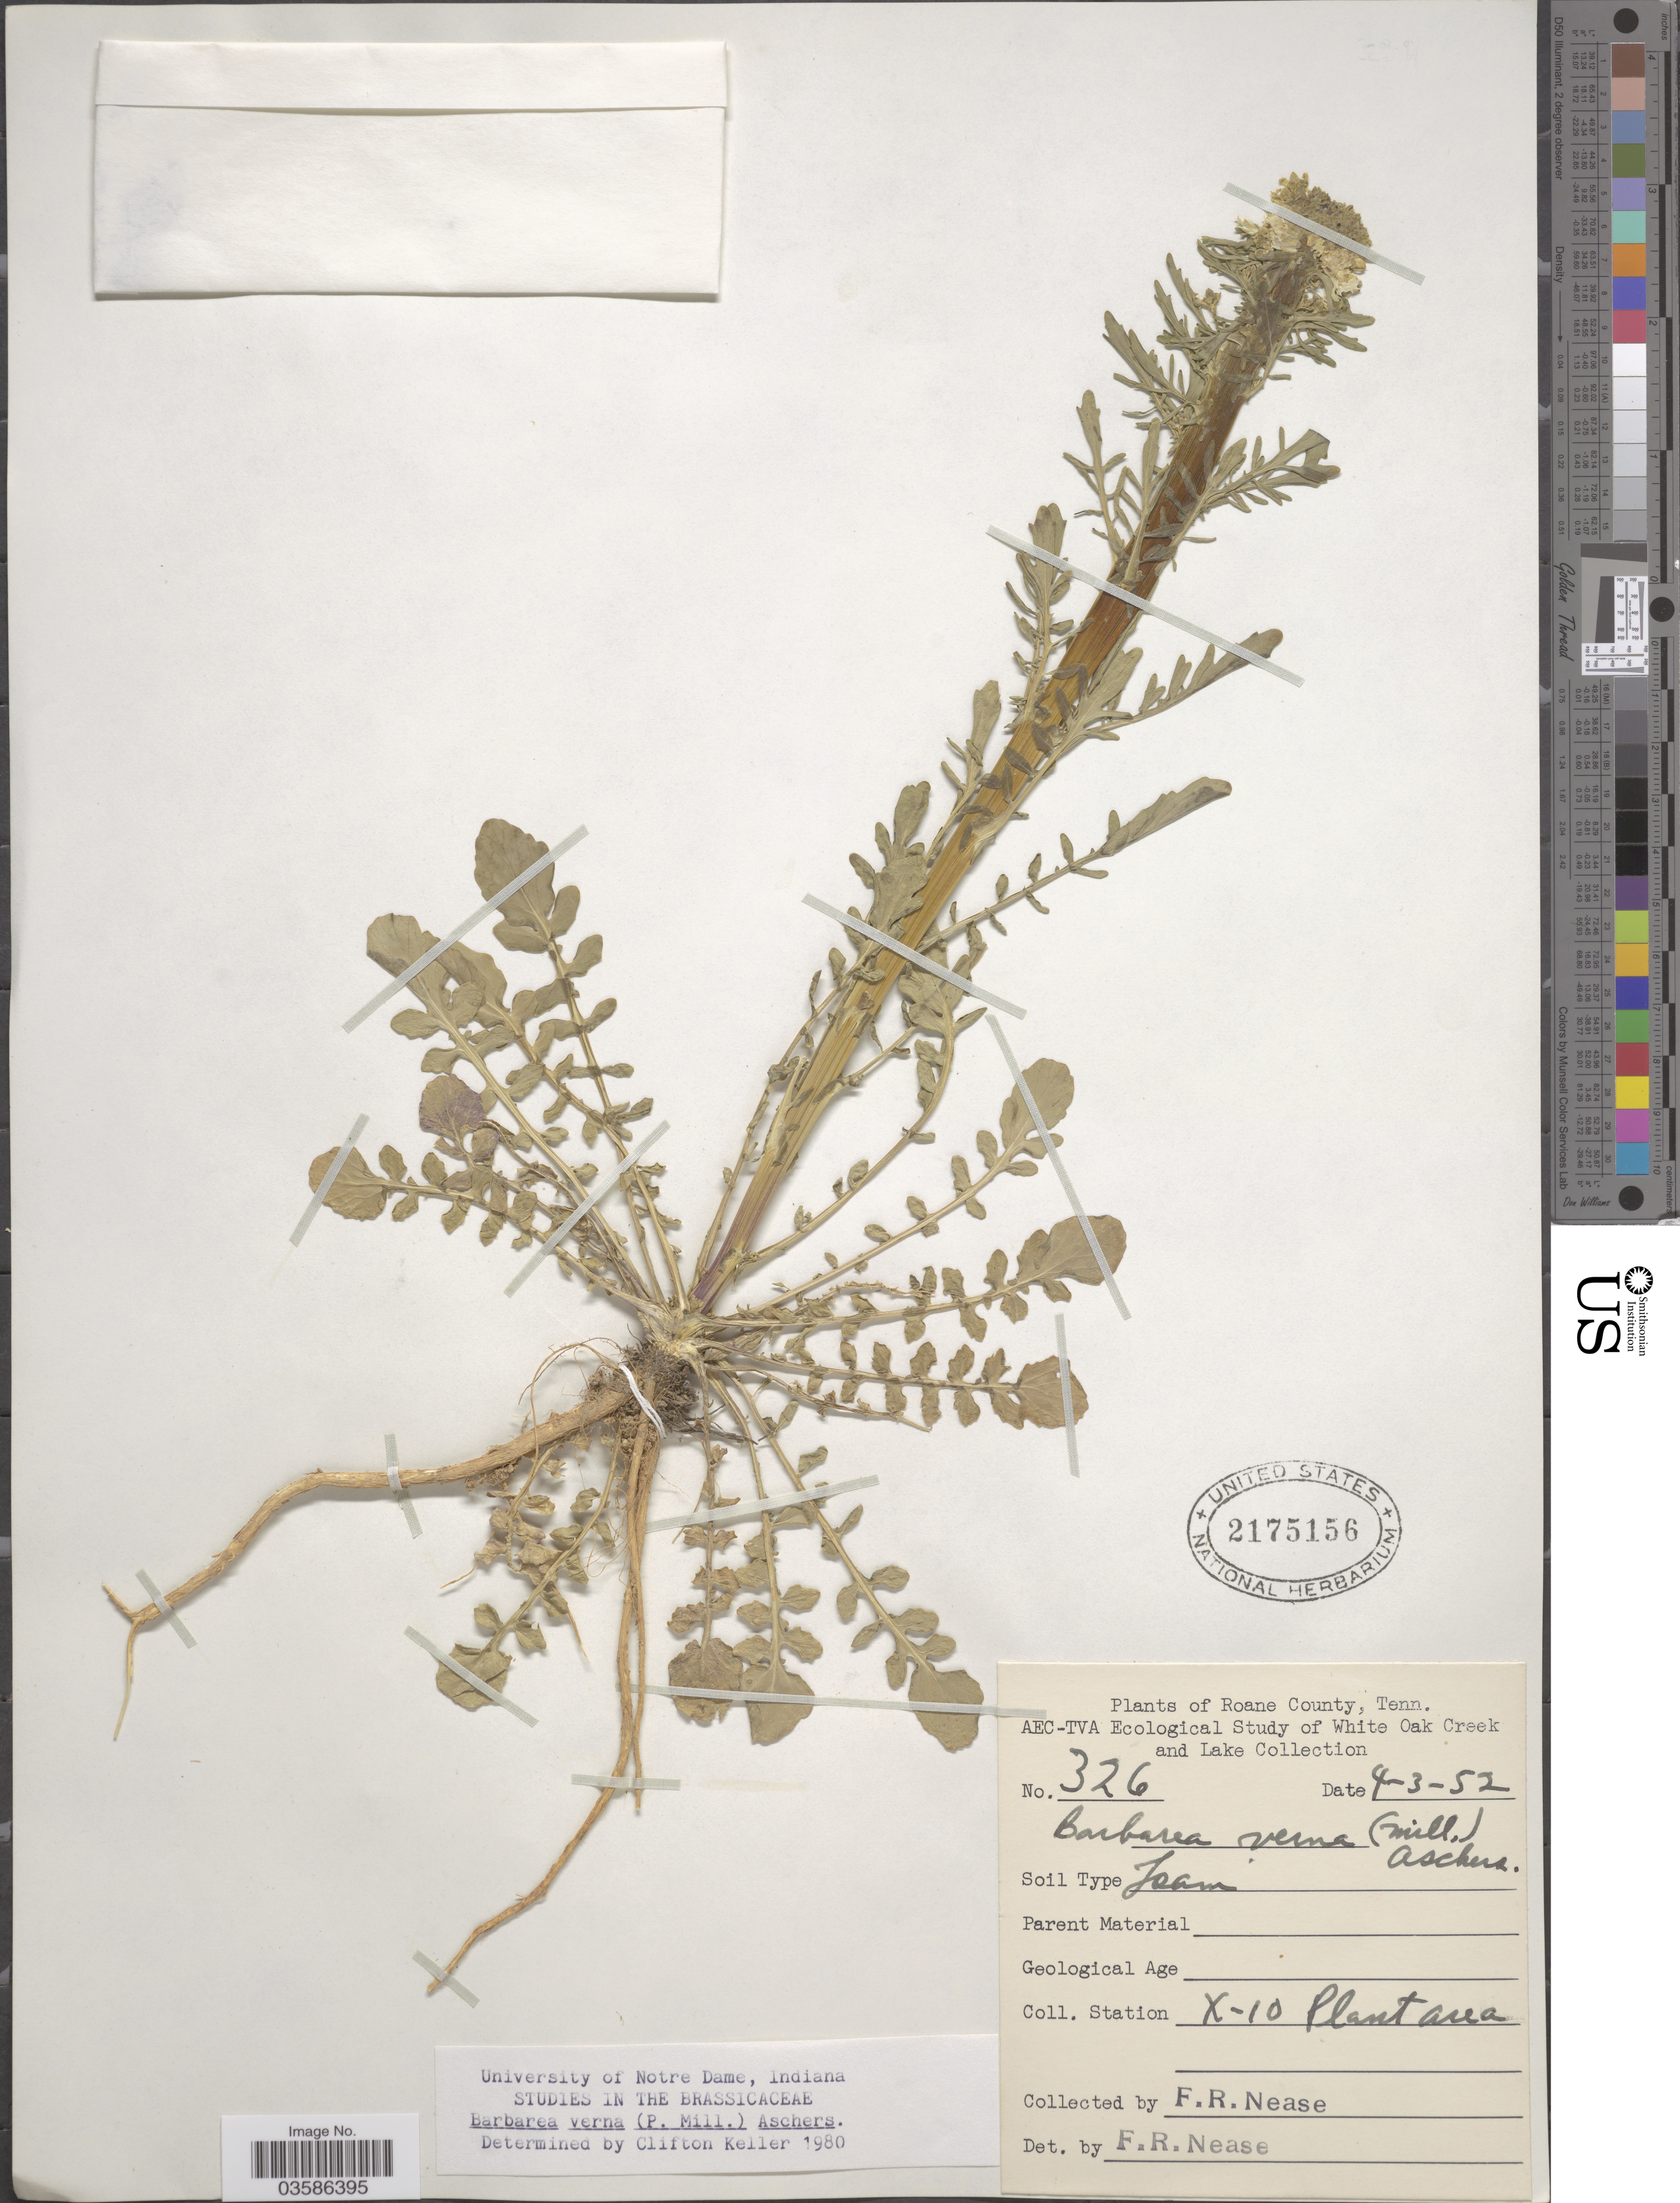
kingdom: Plantae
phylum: Tracheophyta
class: Magnoliopsida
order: Brassicales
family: Brassicaceae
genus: Barbarea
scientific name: Barbarea verna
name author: (Mill.) Asch.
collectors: F. Nease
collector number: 326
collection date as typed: Transcribed d/m/y: 3/4/52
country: United States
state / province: Tennessee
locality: Roane County. Station X-10 Plant area.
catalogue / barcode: US 2175156